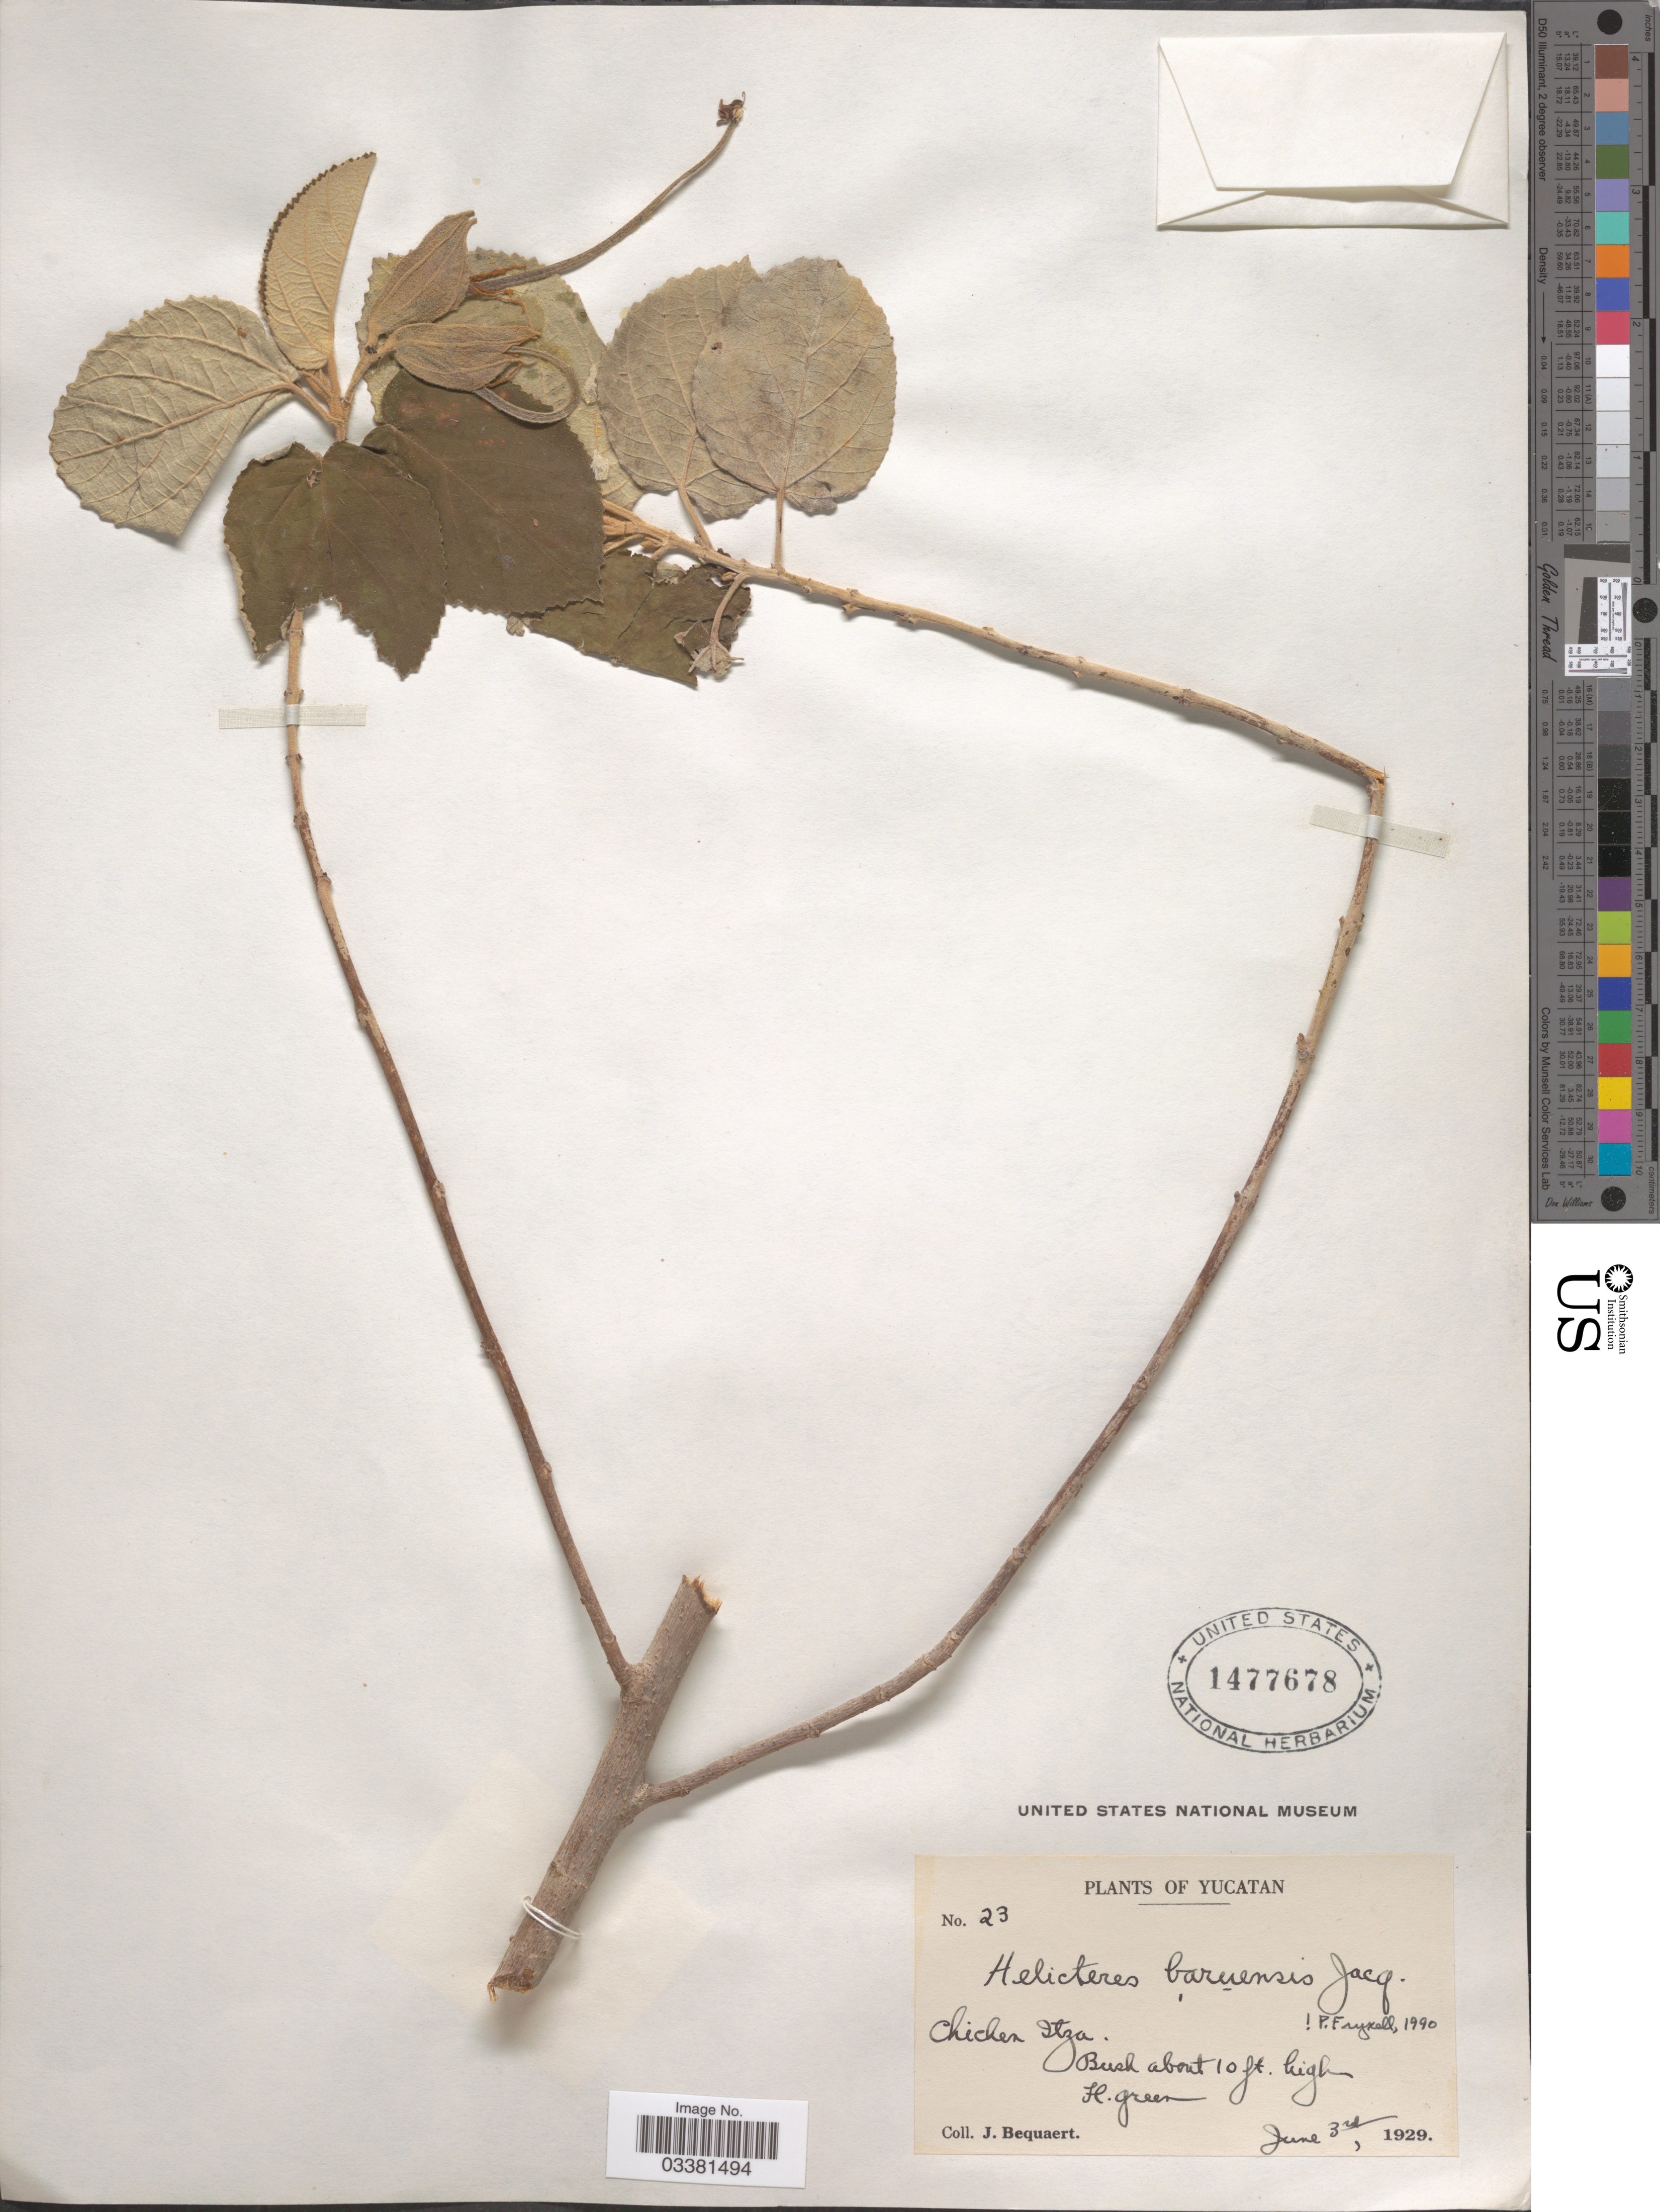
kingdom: Plantae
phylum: Tracheophyta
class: Magnoliopsida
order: Malvales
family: Malvaceae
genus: Helicteres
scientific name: Helicteres baruensis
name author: Jacq.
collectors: J. Bequaert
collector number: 23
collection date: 1929-06-03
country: Mexico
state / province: Yucatán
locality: Chicken Itza.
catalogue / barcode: US 1477678